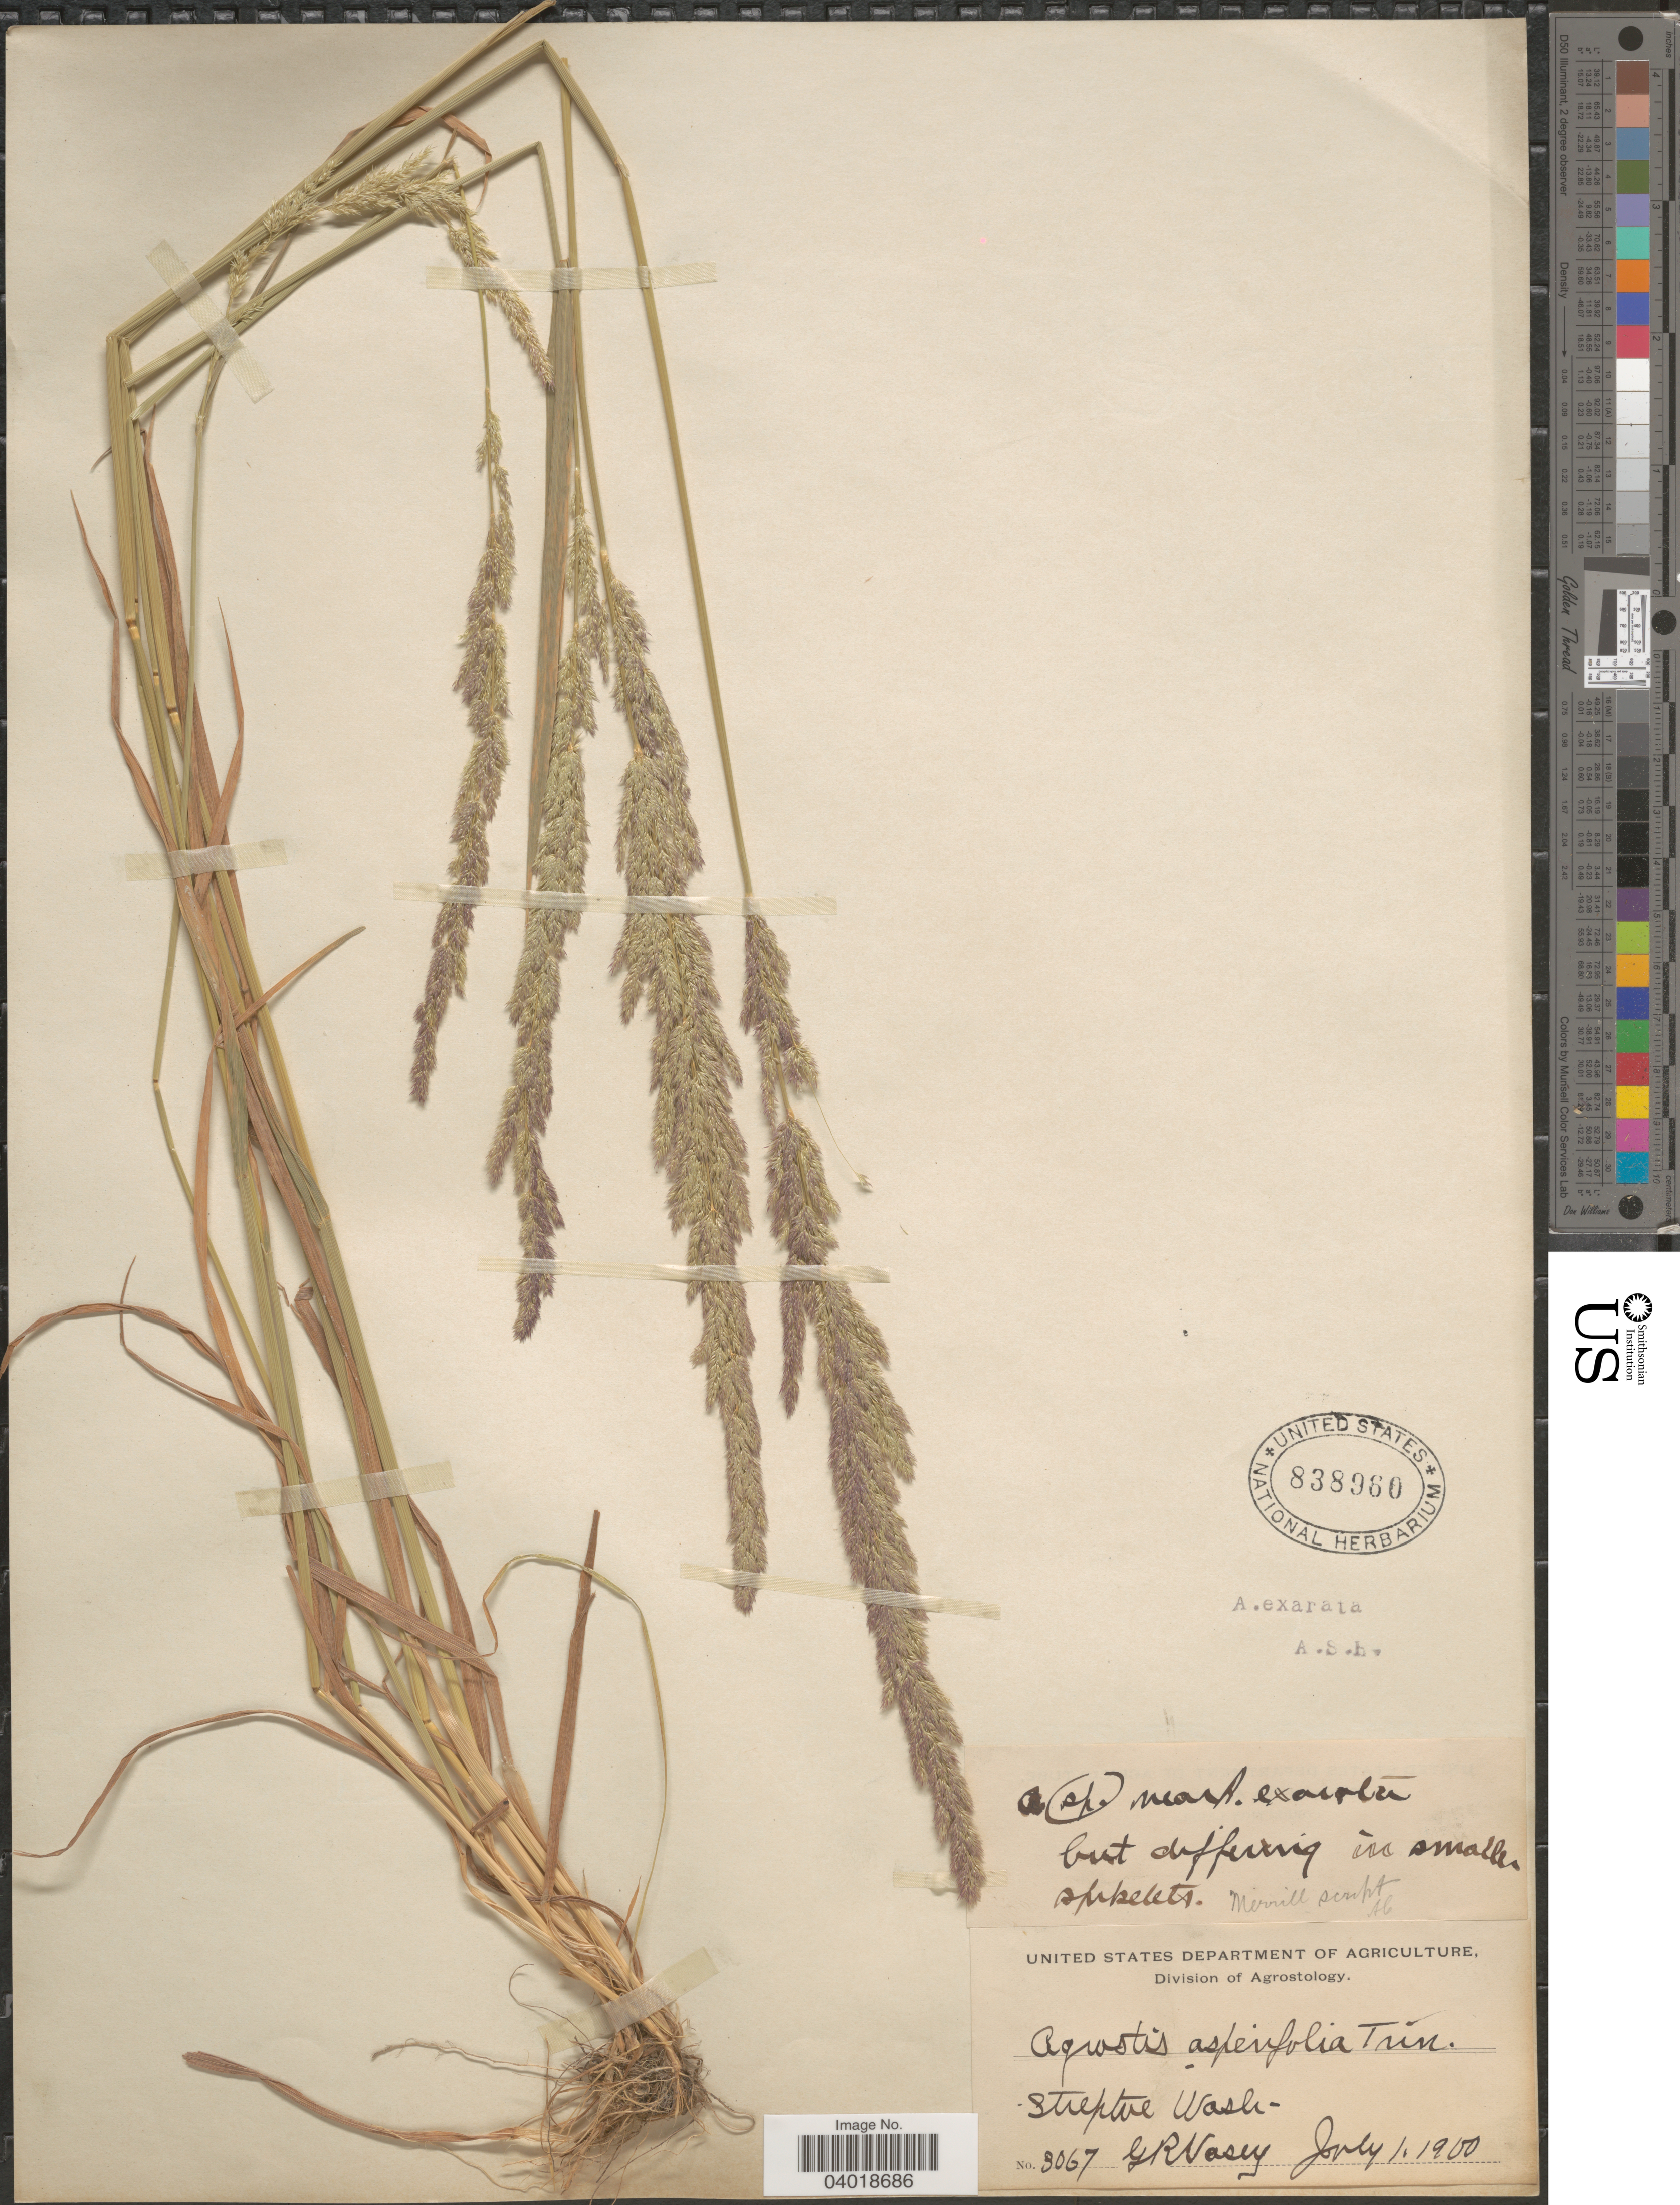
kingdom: Plantae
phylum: Tracheophyta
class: Liliopsida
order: Poales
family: Poaceae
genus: Agrostis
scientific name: Agrostis exarata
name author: Trin.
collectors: G. R. Vasey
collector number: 3067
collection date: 1900-07-01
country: United States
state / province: Washington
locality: Steptoe.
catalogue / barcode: US 838960